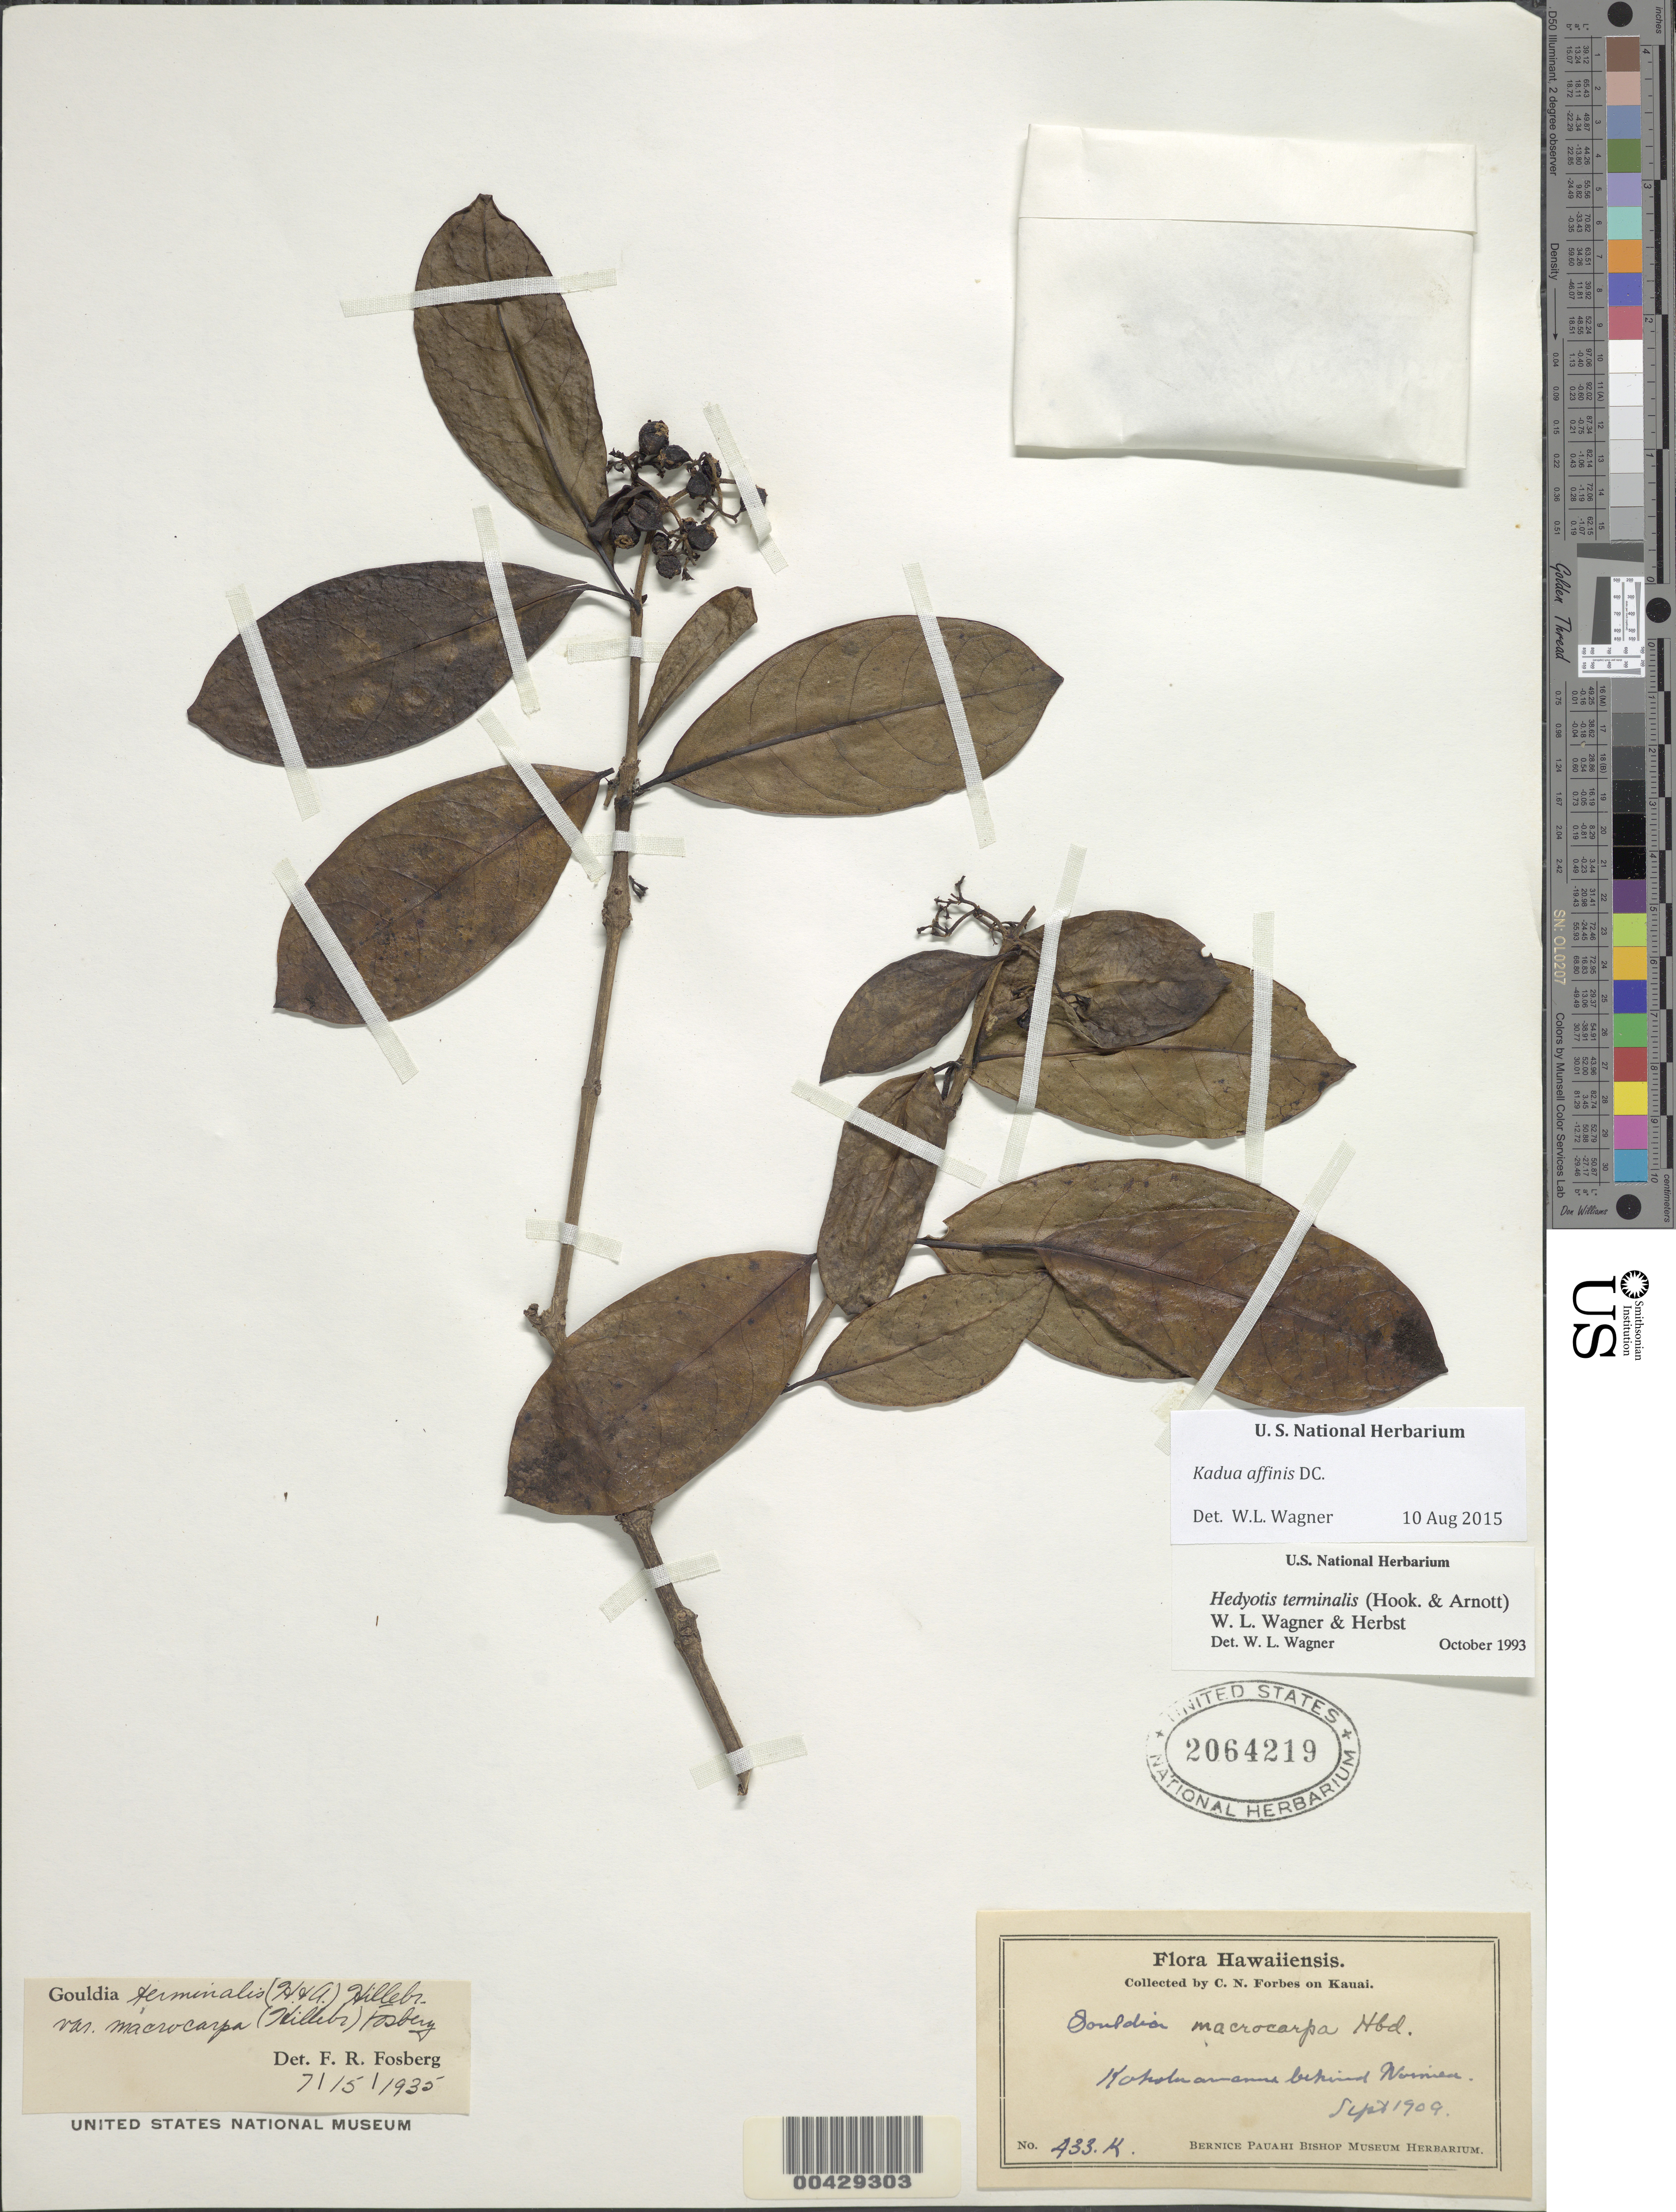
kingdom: Plantae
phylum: Tracheophyta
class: Magnoliopsida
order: Gentianales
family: Rubiaceae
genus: Kadua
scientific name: Kadua affinis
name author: DC.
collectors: C. N. Forbes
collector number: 433.K.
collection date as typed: Sep 1909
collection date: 1909-09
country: United States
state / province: Hawaii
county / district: Kauai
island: Kaua'i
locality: Kaholuamanu, behind Waimea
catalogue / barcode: US 2064219